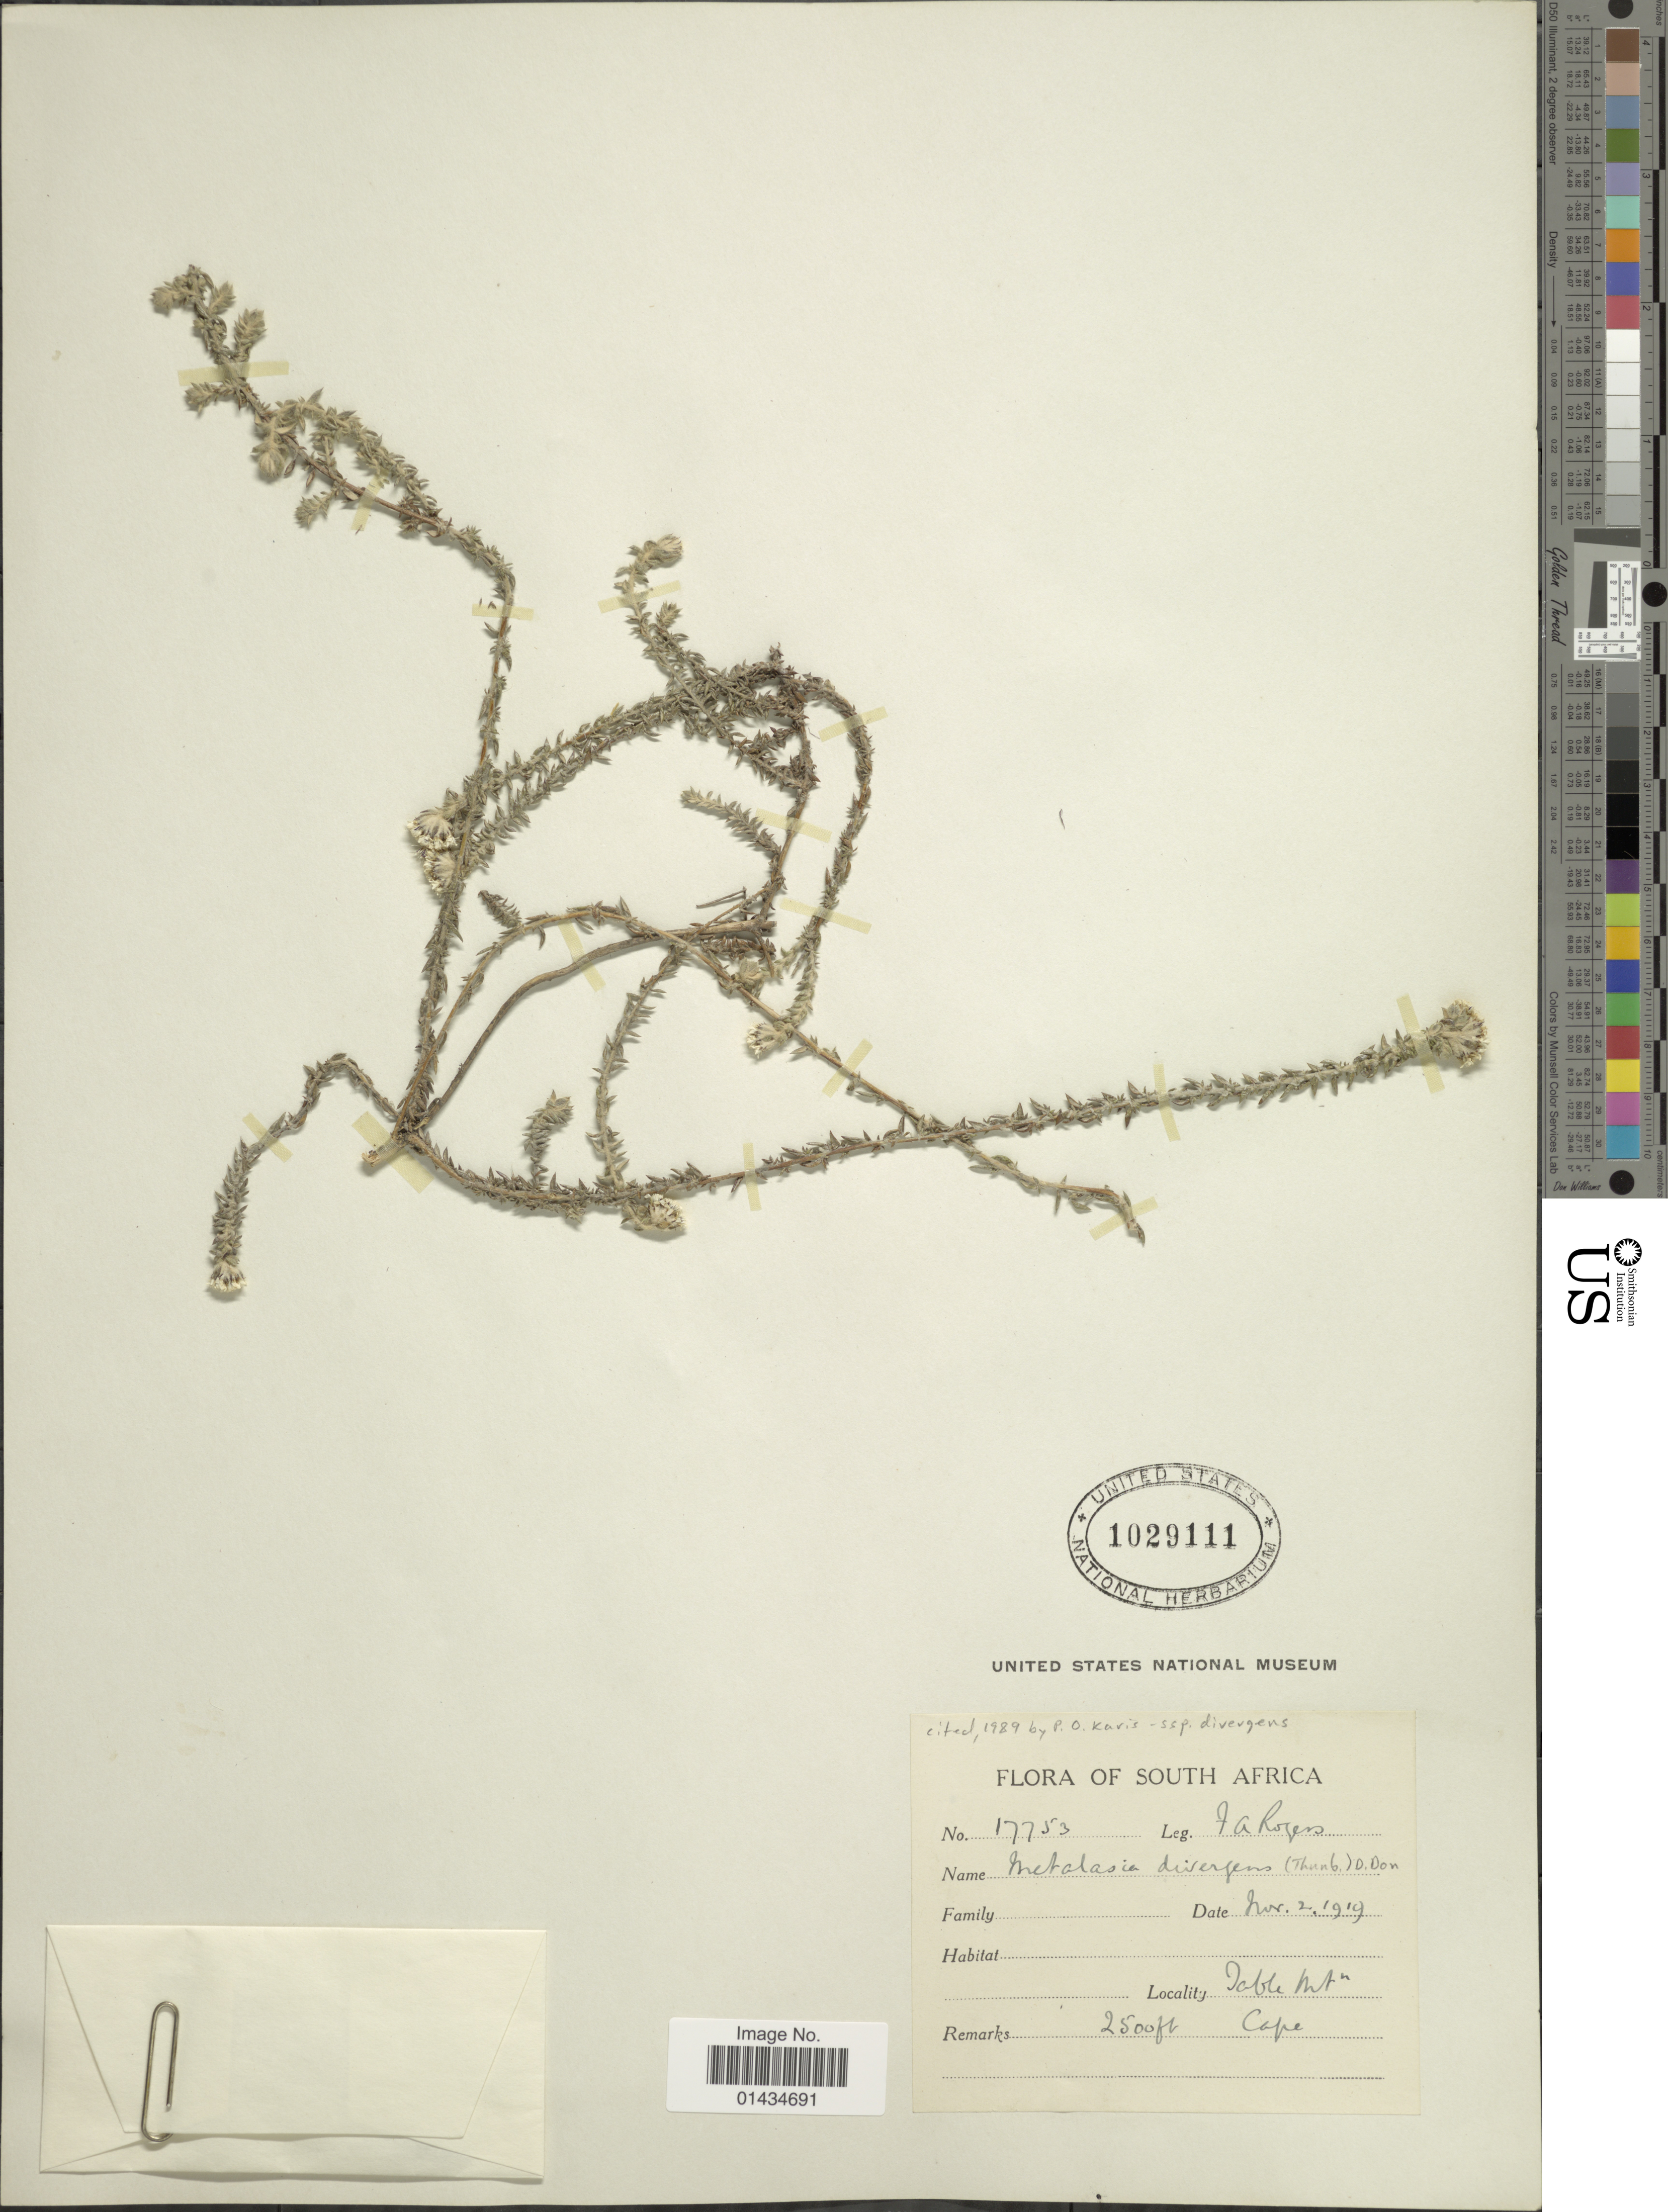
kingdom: Plantae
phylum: Tracheophyta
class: Magnoliopsida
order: Asterales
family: Asteraceae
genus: Metalasia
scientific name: Metalasia divergens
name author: (Thunb.) D. Don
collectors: F. A. Rogers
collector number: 17753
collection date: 1919-11-02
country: South Africa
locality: Table Mtn. Cape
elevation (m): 762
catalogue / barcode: US 1029111